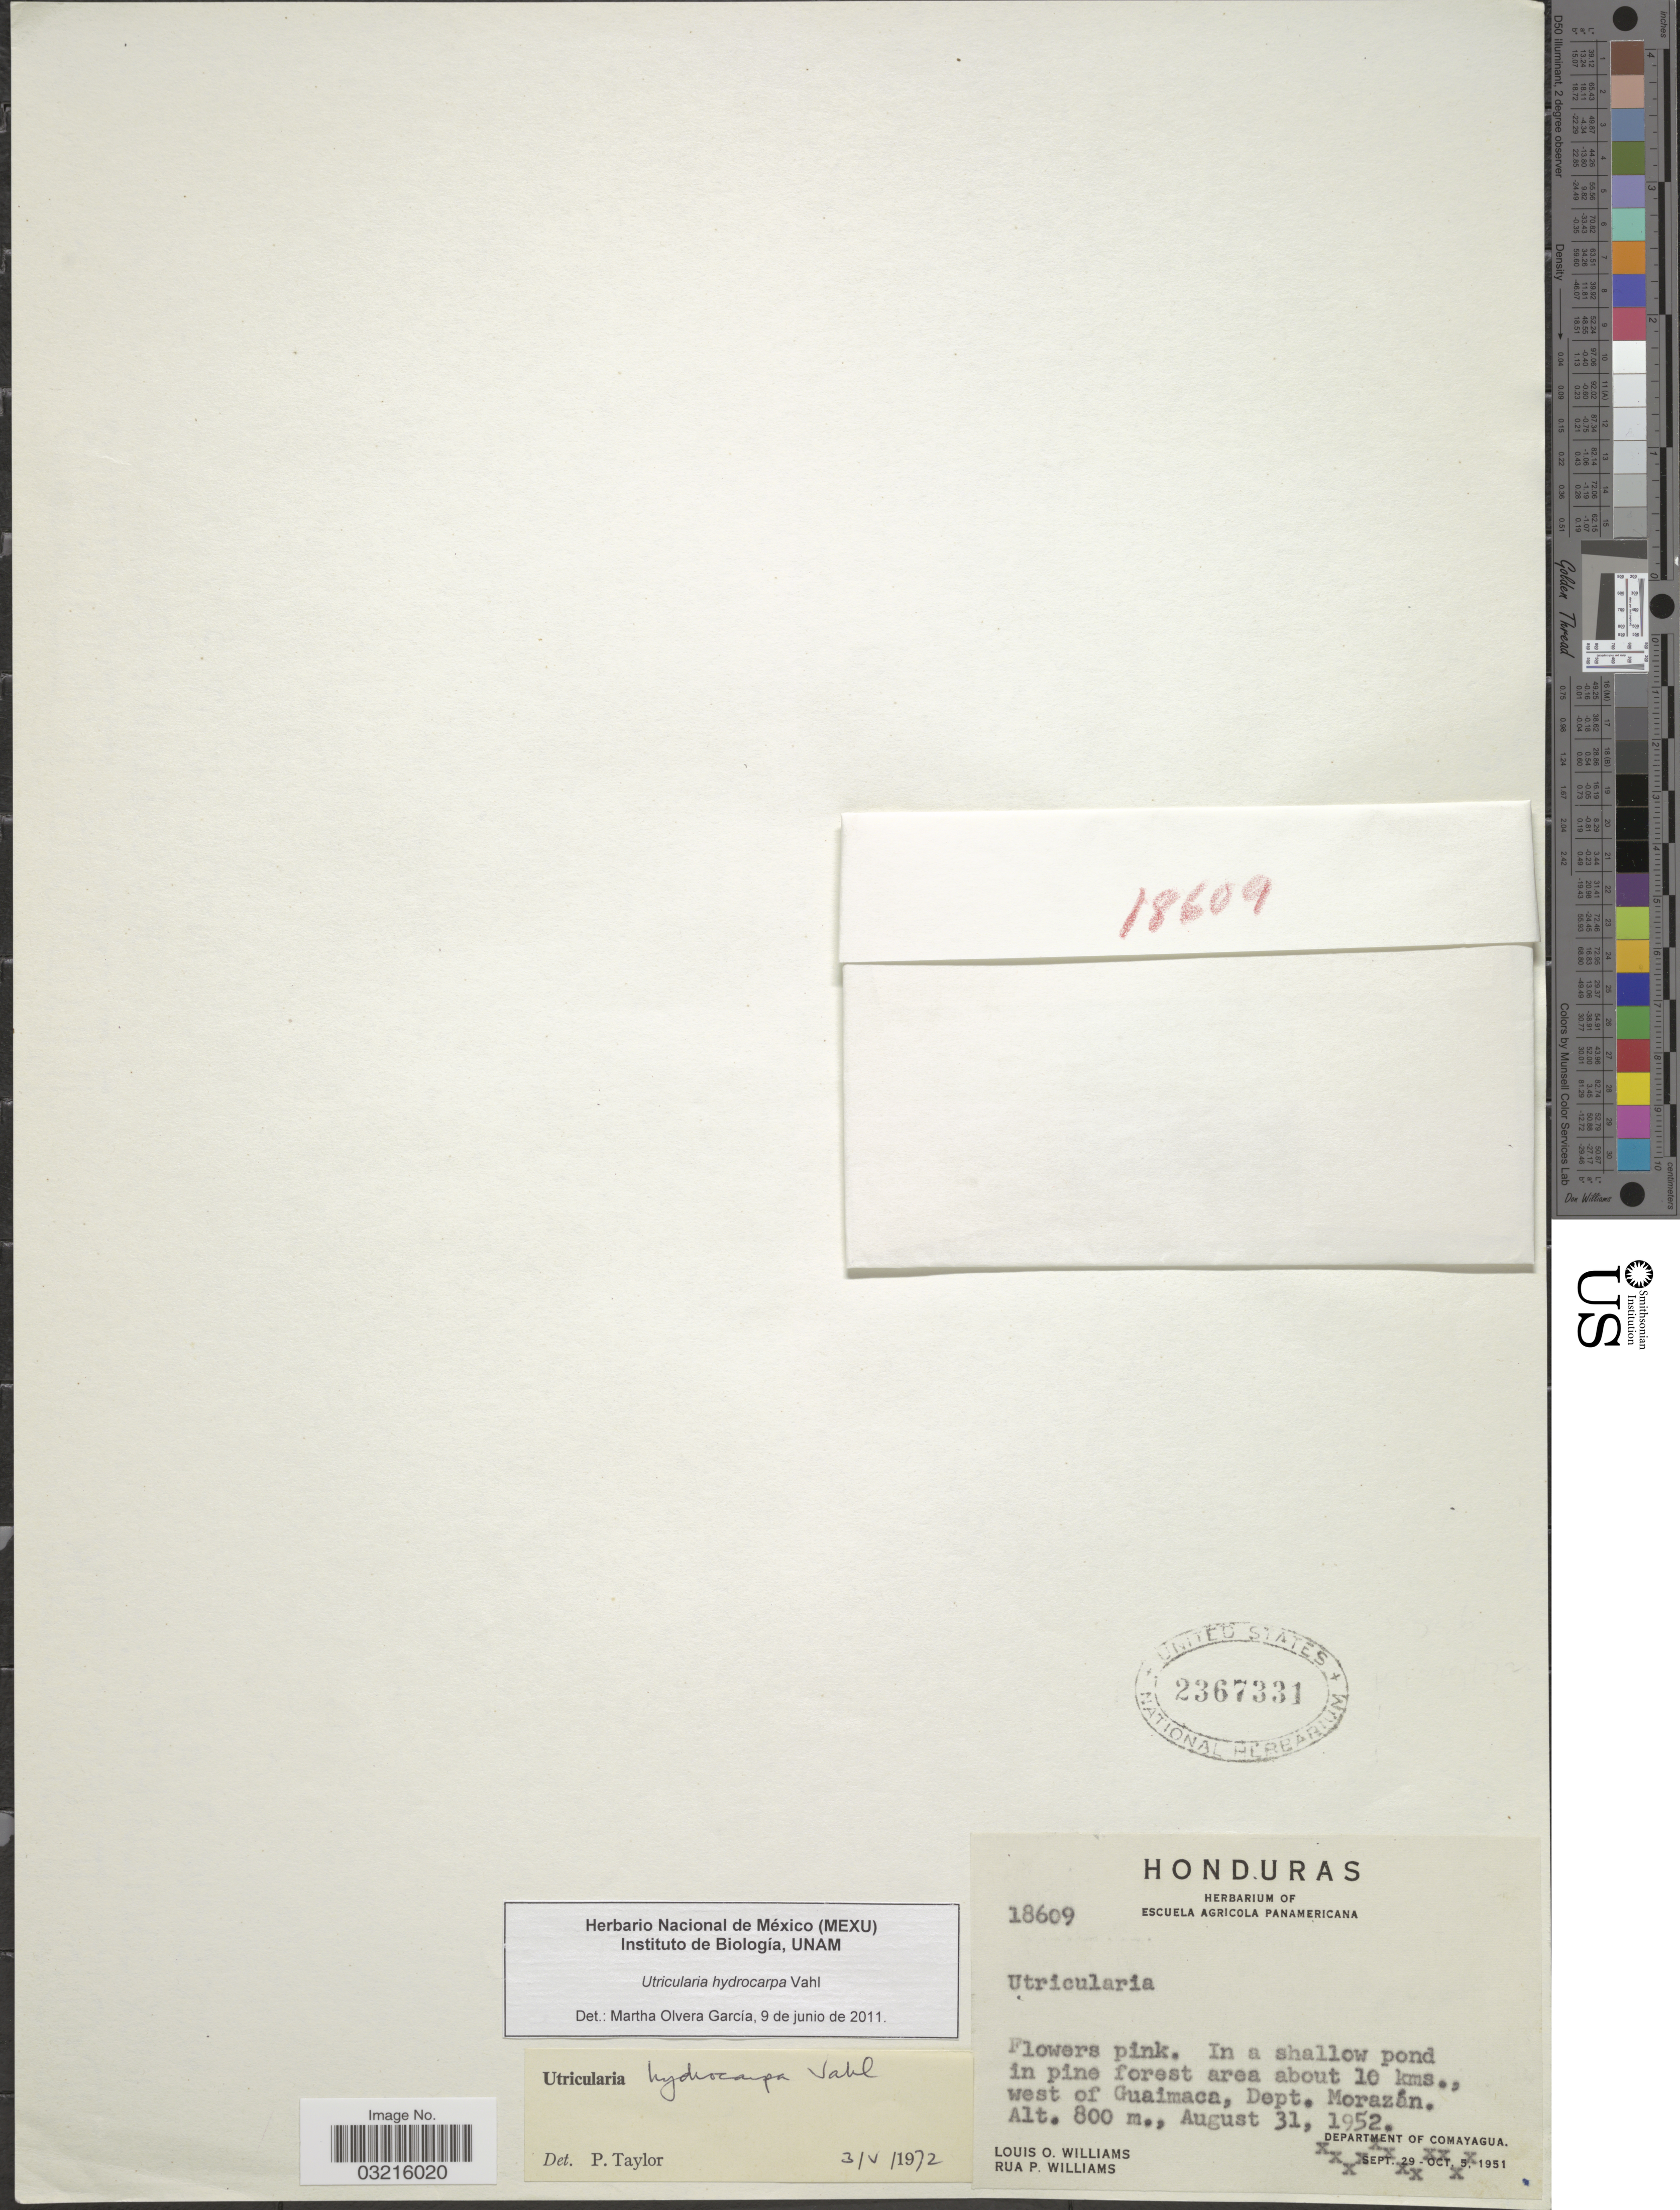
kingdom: Plantae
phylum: Tracheophyta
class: Magnoliopsida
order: Lamiales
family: Lentibulariaceae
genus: Utricularia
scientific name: Utricularia hydrocarpa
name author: Vahl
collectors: L. O. Williams & R. P. Williams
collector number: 18609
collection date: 1952-08-31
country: Honduras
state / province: Fco. Morazán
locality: In a shallow pond in pine forest area about 10 kms., west of Guaimaca, Dept. Morazán.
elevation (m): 800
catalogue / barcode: US 2367331